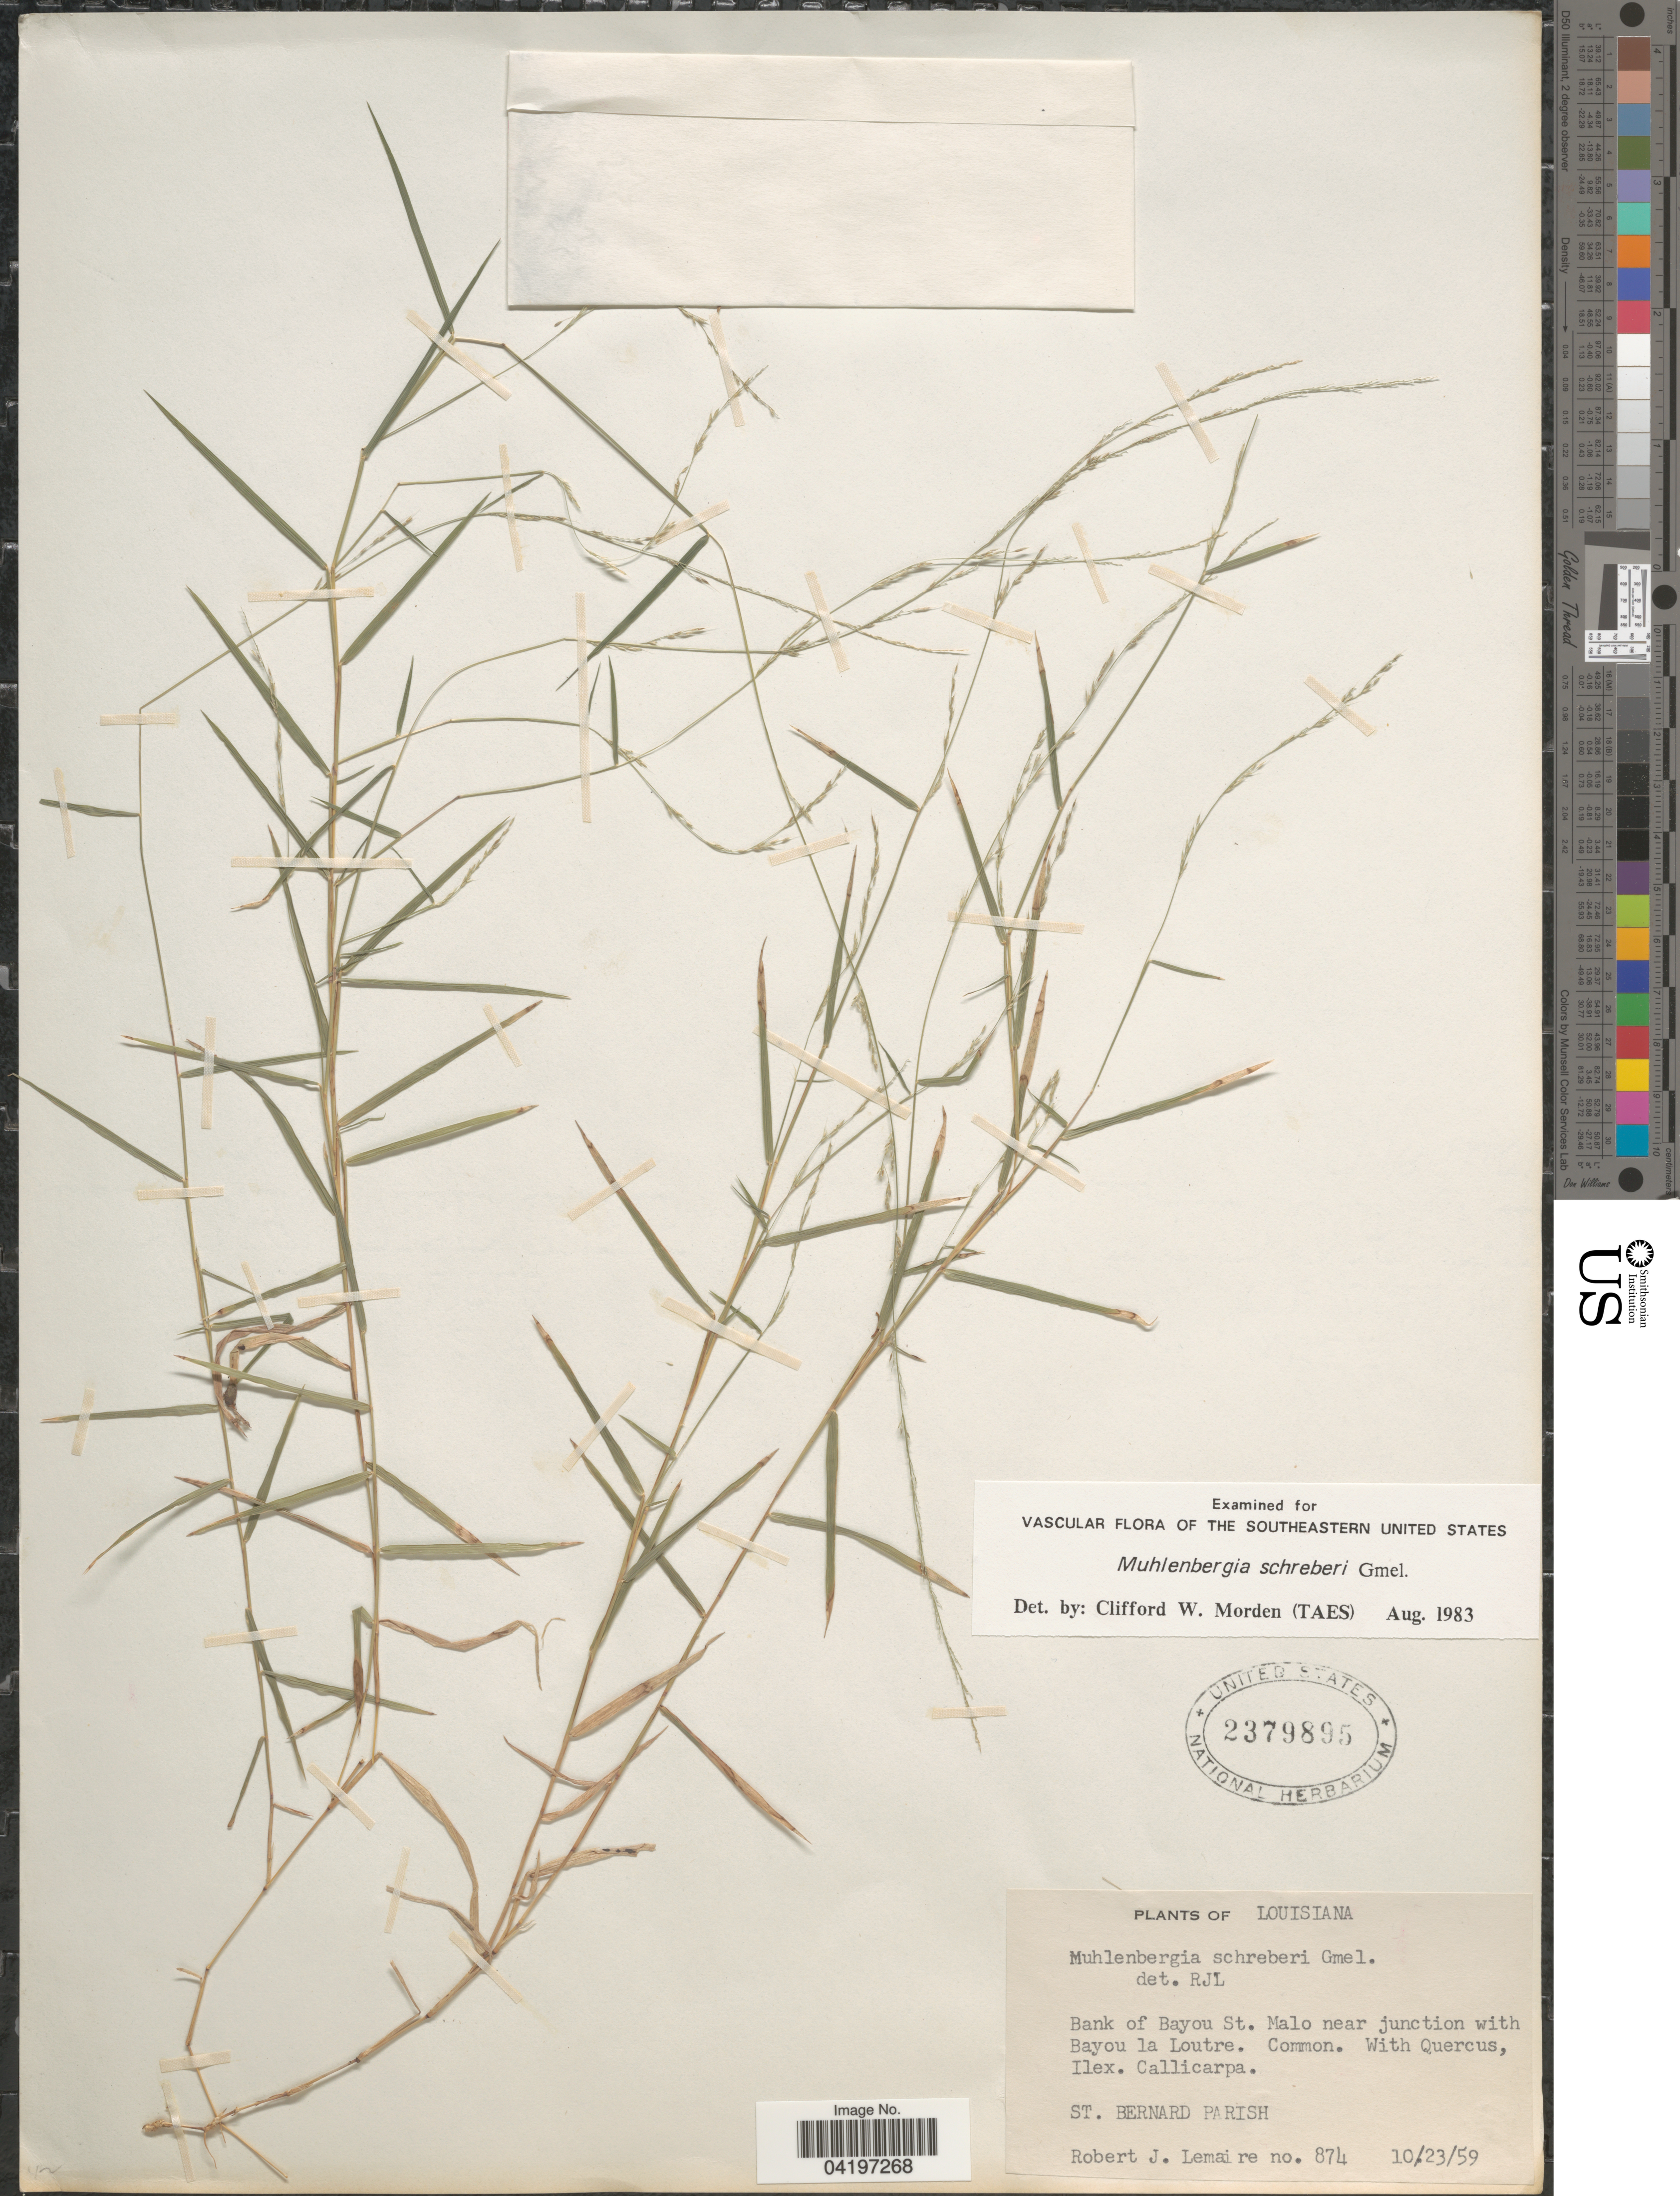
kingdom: Plantae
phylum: Tracheophyta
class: Liliopsida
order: Poales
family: Poaceae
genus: Muhlenbergia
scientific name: Muhlenbergia schreberi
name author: J.F. Gmel.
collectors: R. J. Lemaire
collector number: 874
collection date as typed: Transcribed d/m/y: 23/10/59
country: United States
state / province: Louisiana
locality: Bank of Bayou St. Malo near junction with Bayou la Loutre. St. Bernard Parish.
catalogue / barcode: US 2379895